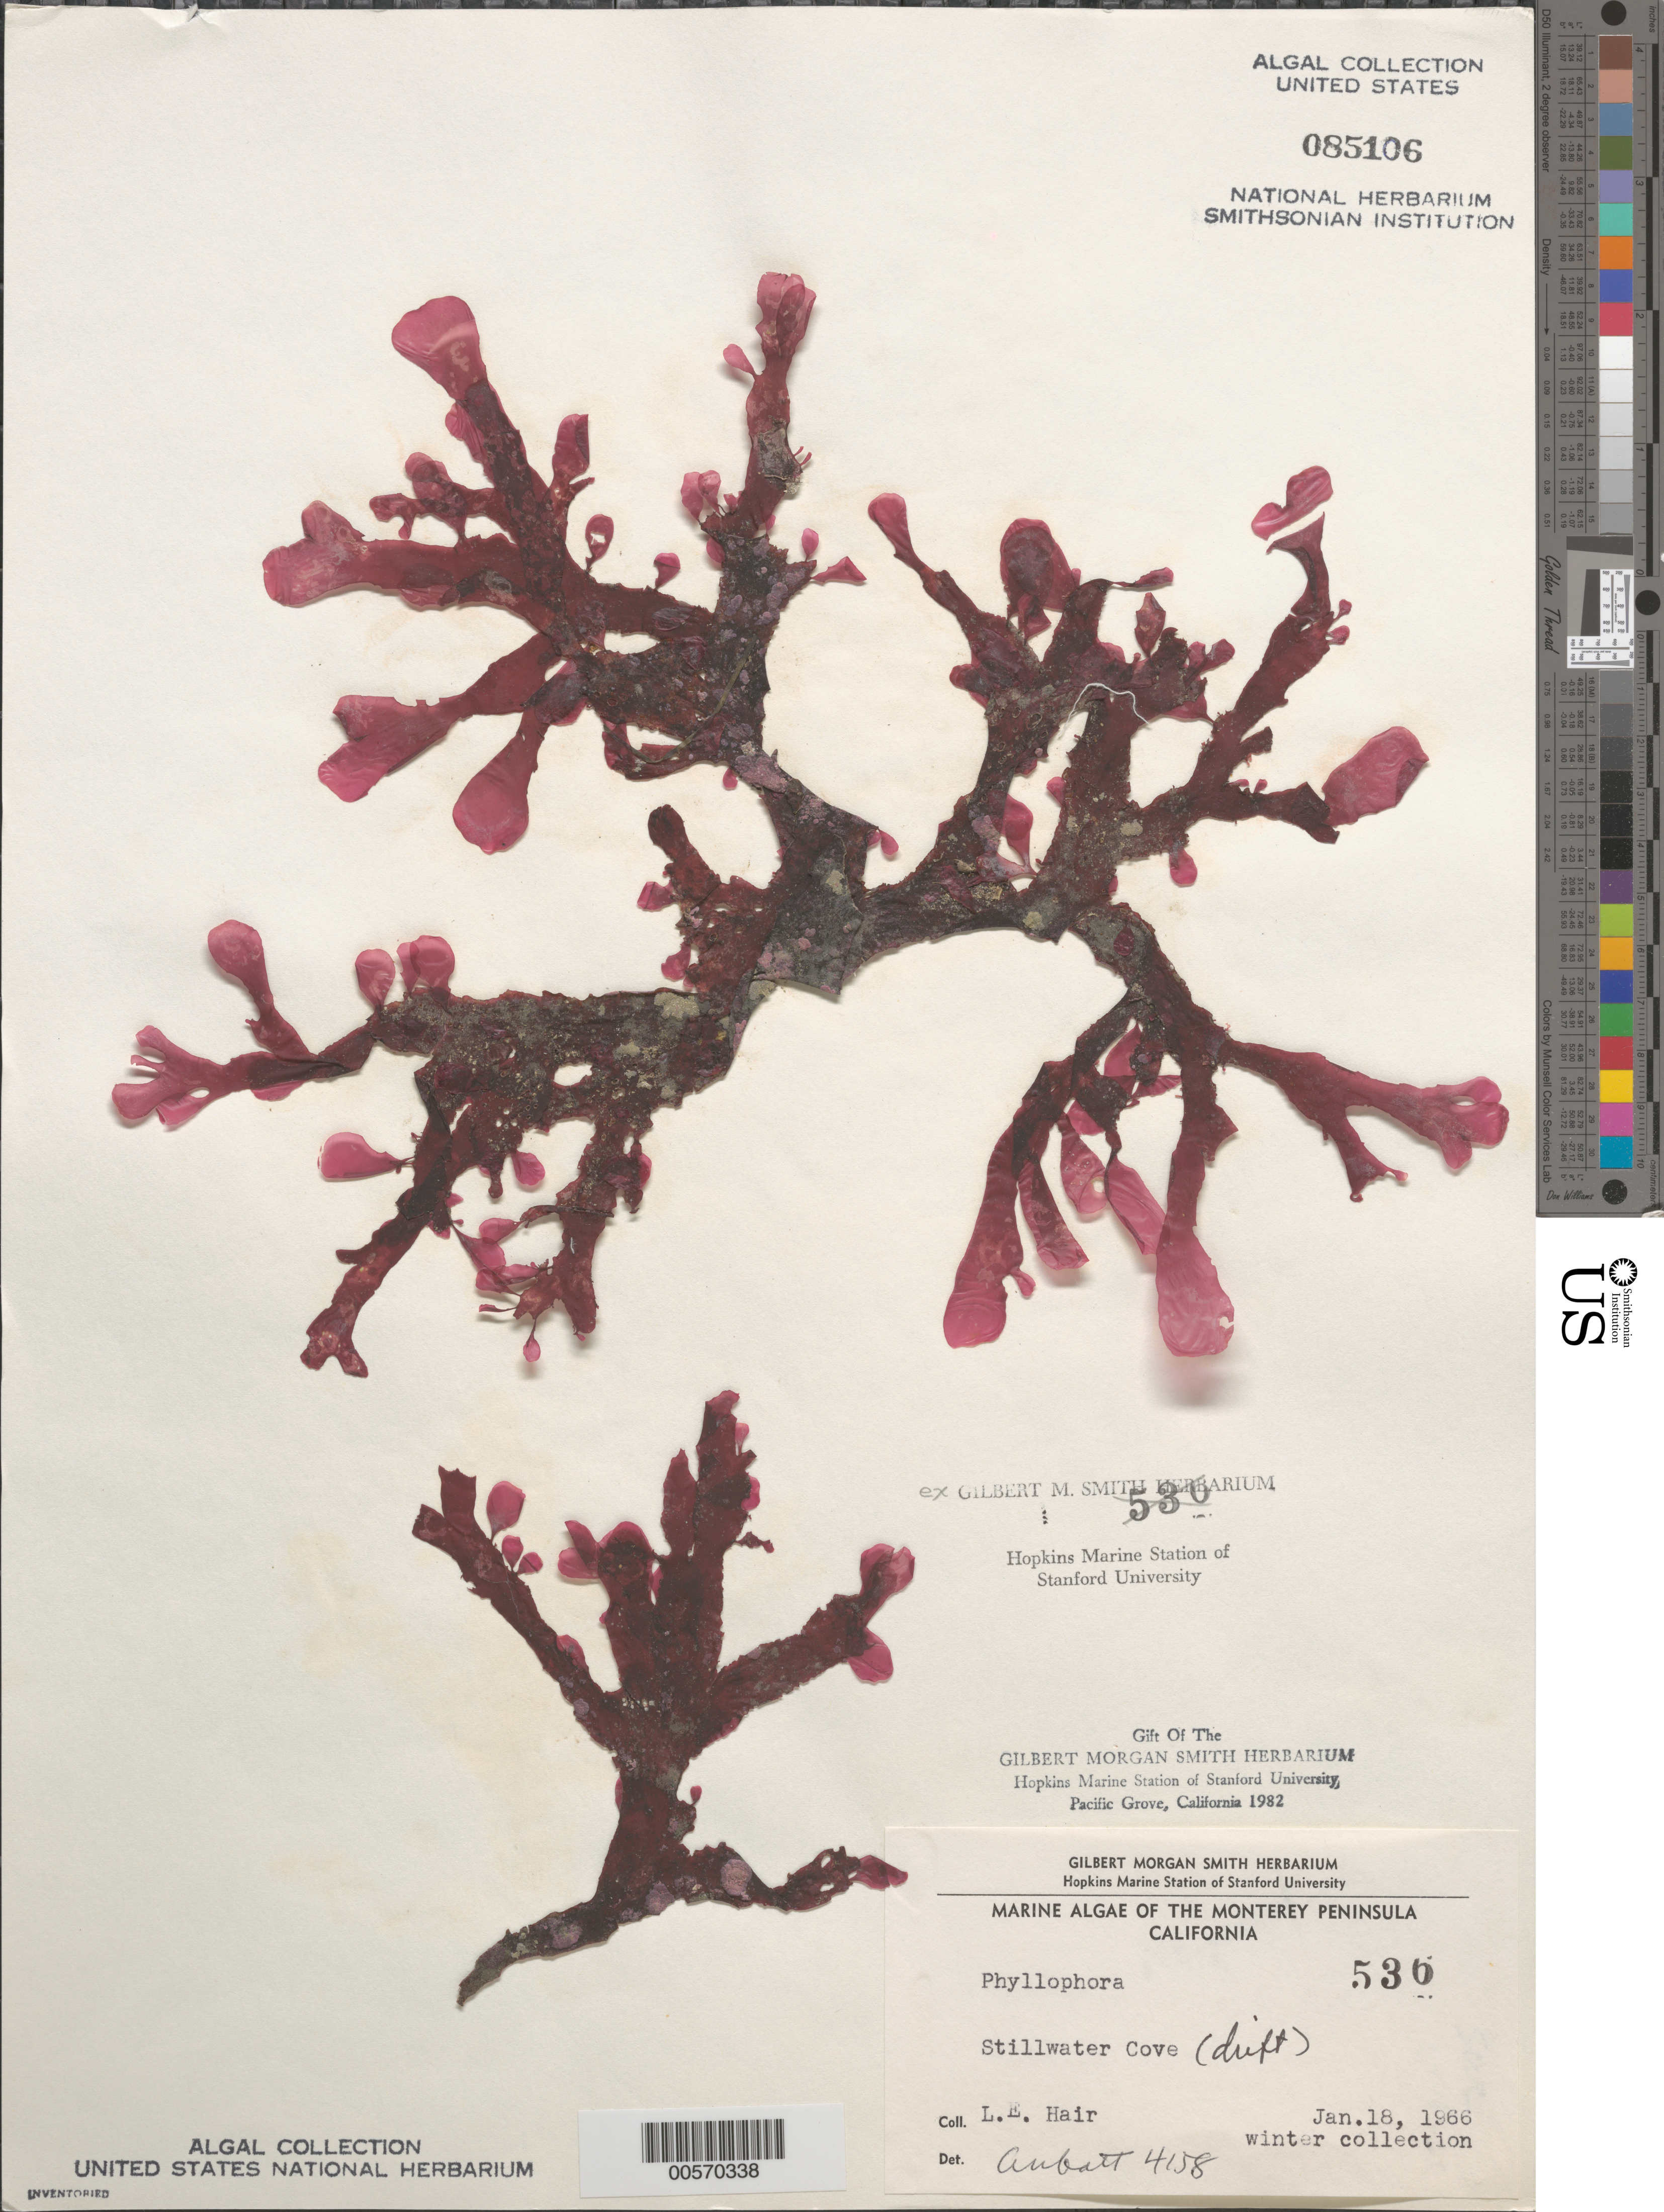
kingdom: Plantae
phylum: Rhodophyta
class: Florideophyceae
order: Gigartinales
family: Phyllophoraceae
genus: Phyllophora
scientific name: Phyllophora sp.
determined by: Abbott, Isabella A.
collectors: L. Hair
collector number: IAA 4158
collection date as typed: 18 Jan 1966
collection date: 1966-01-18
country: United States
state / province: California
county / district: Monterey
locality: Stillwater Cove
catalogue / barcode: US 85106